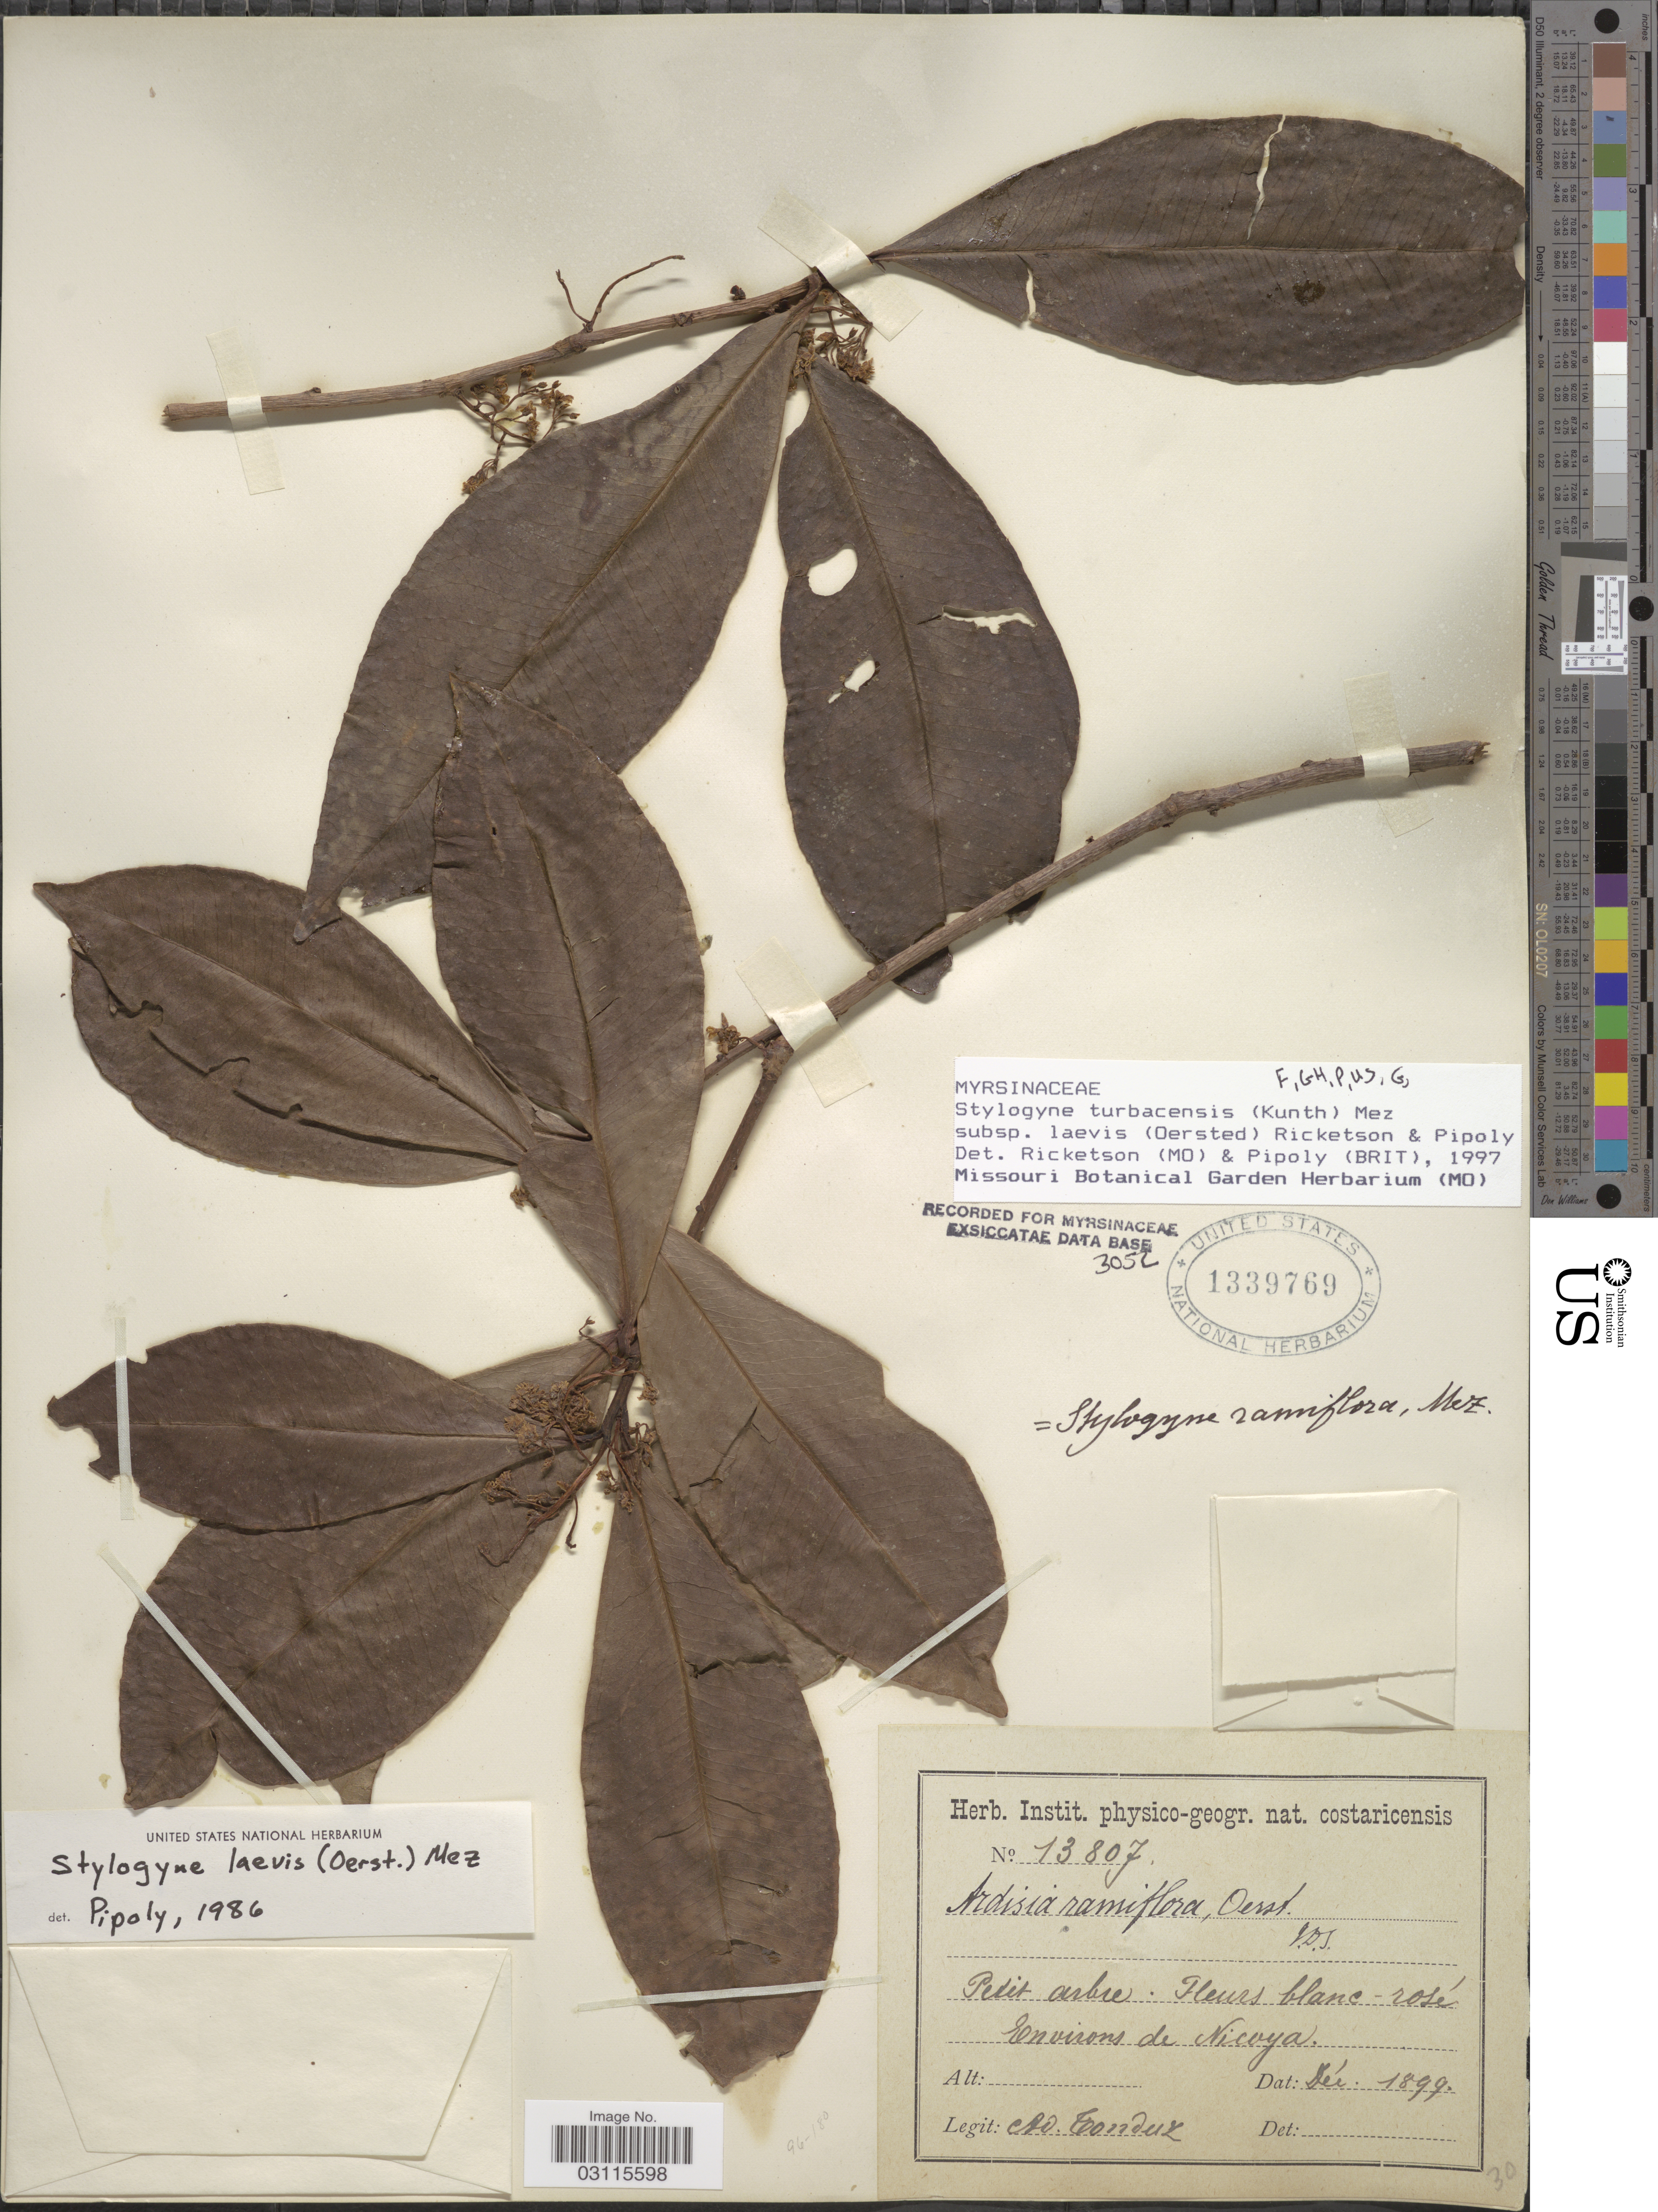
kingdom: Plantae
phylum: Tracheophyta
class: Magnoliopsida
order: Ericales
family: Primulaceae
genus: Stylogyne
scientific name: Stylogyne turbacensis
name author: (Kunth) Mez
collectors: A. Tonduz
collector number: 13807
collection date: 1899-12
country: Costa Rica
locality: Environs de Nicoya.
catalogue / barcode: US 1339769